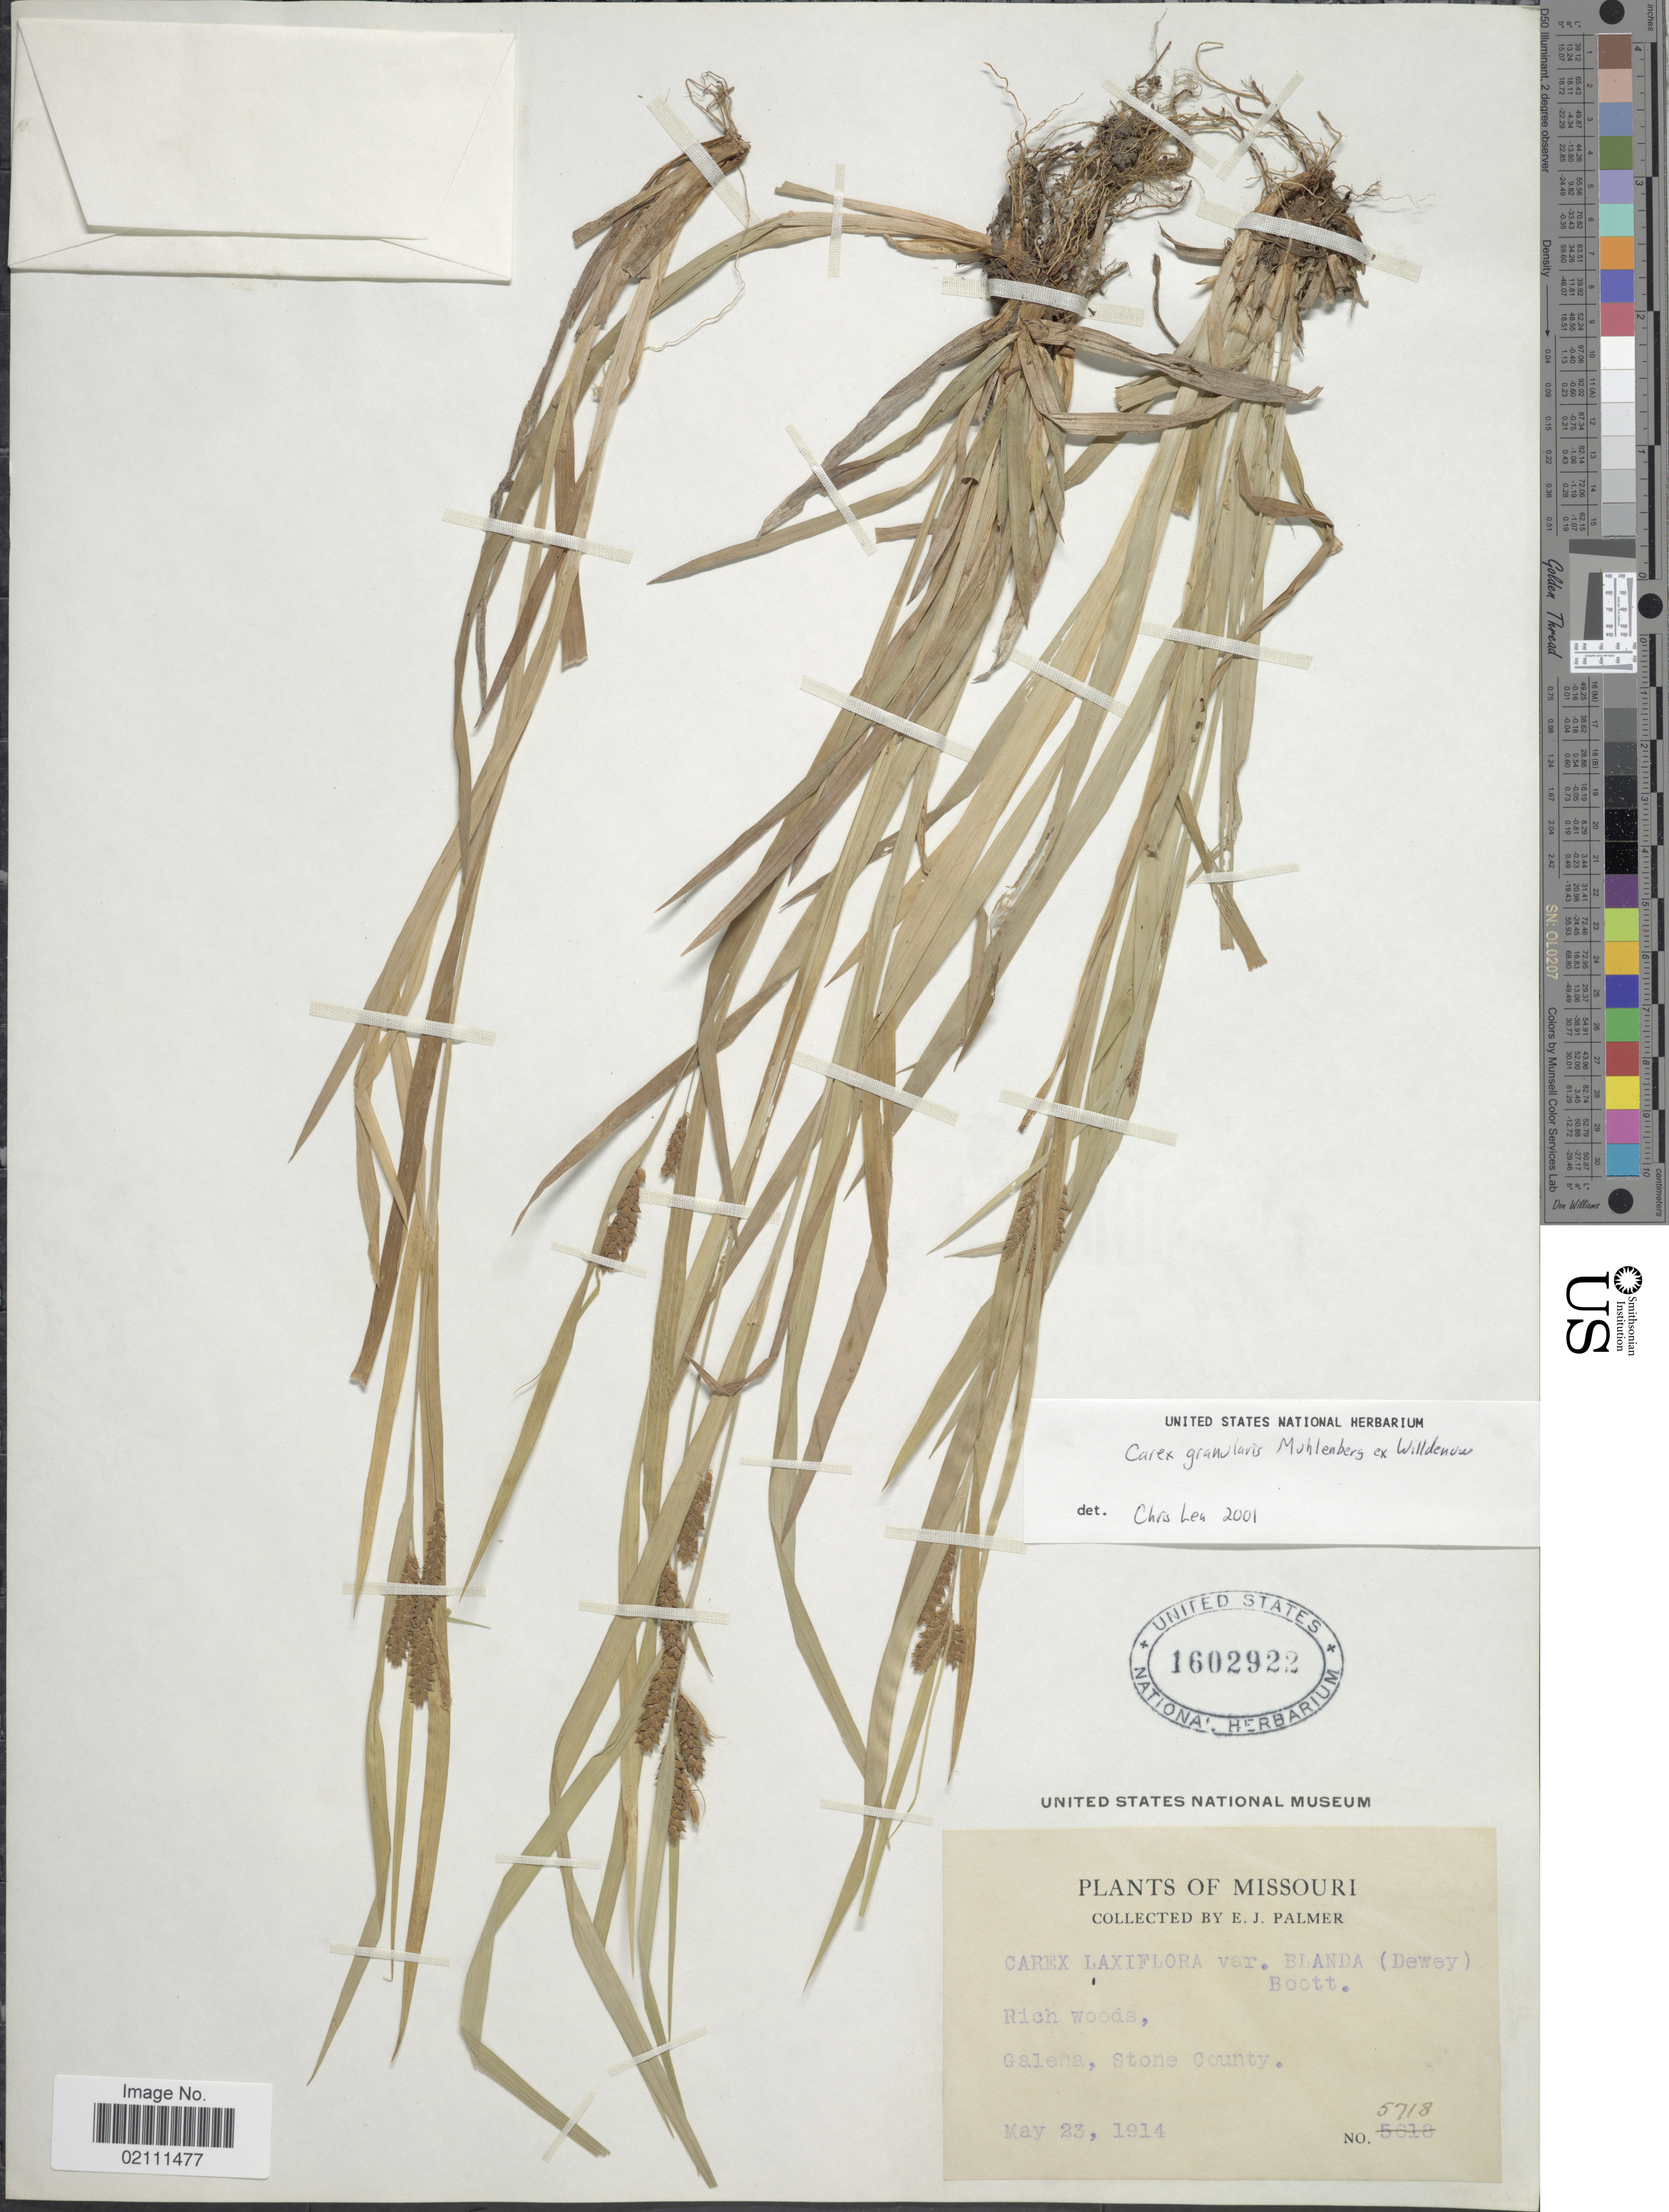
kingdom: Plantae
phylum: Tracheophyta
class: Liliopsida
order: Poales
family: Cyperaceae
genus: Carex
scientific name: Carex granularis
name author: Muhl. ex Willd.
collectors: E. J. Palmer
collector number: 5718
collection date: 1914-05-23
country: United States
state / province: Missouri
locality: Rich woods, Galena, Stone County.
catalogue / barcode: US 1602922